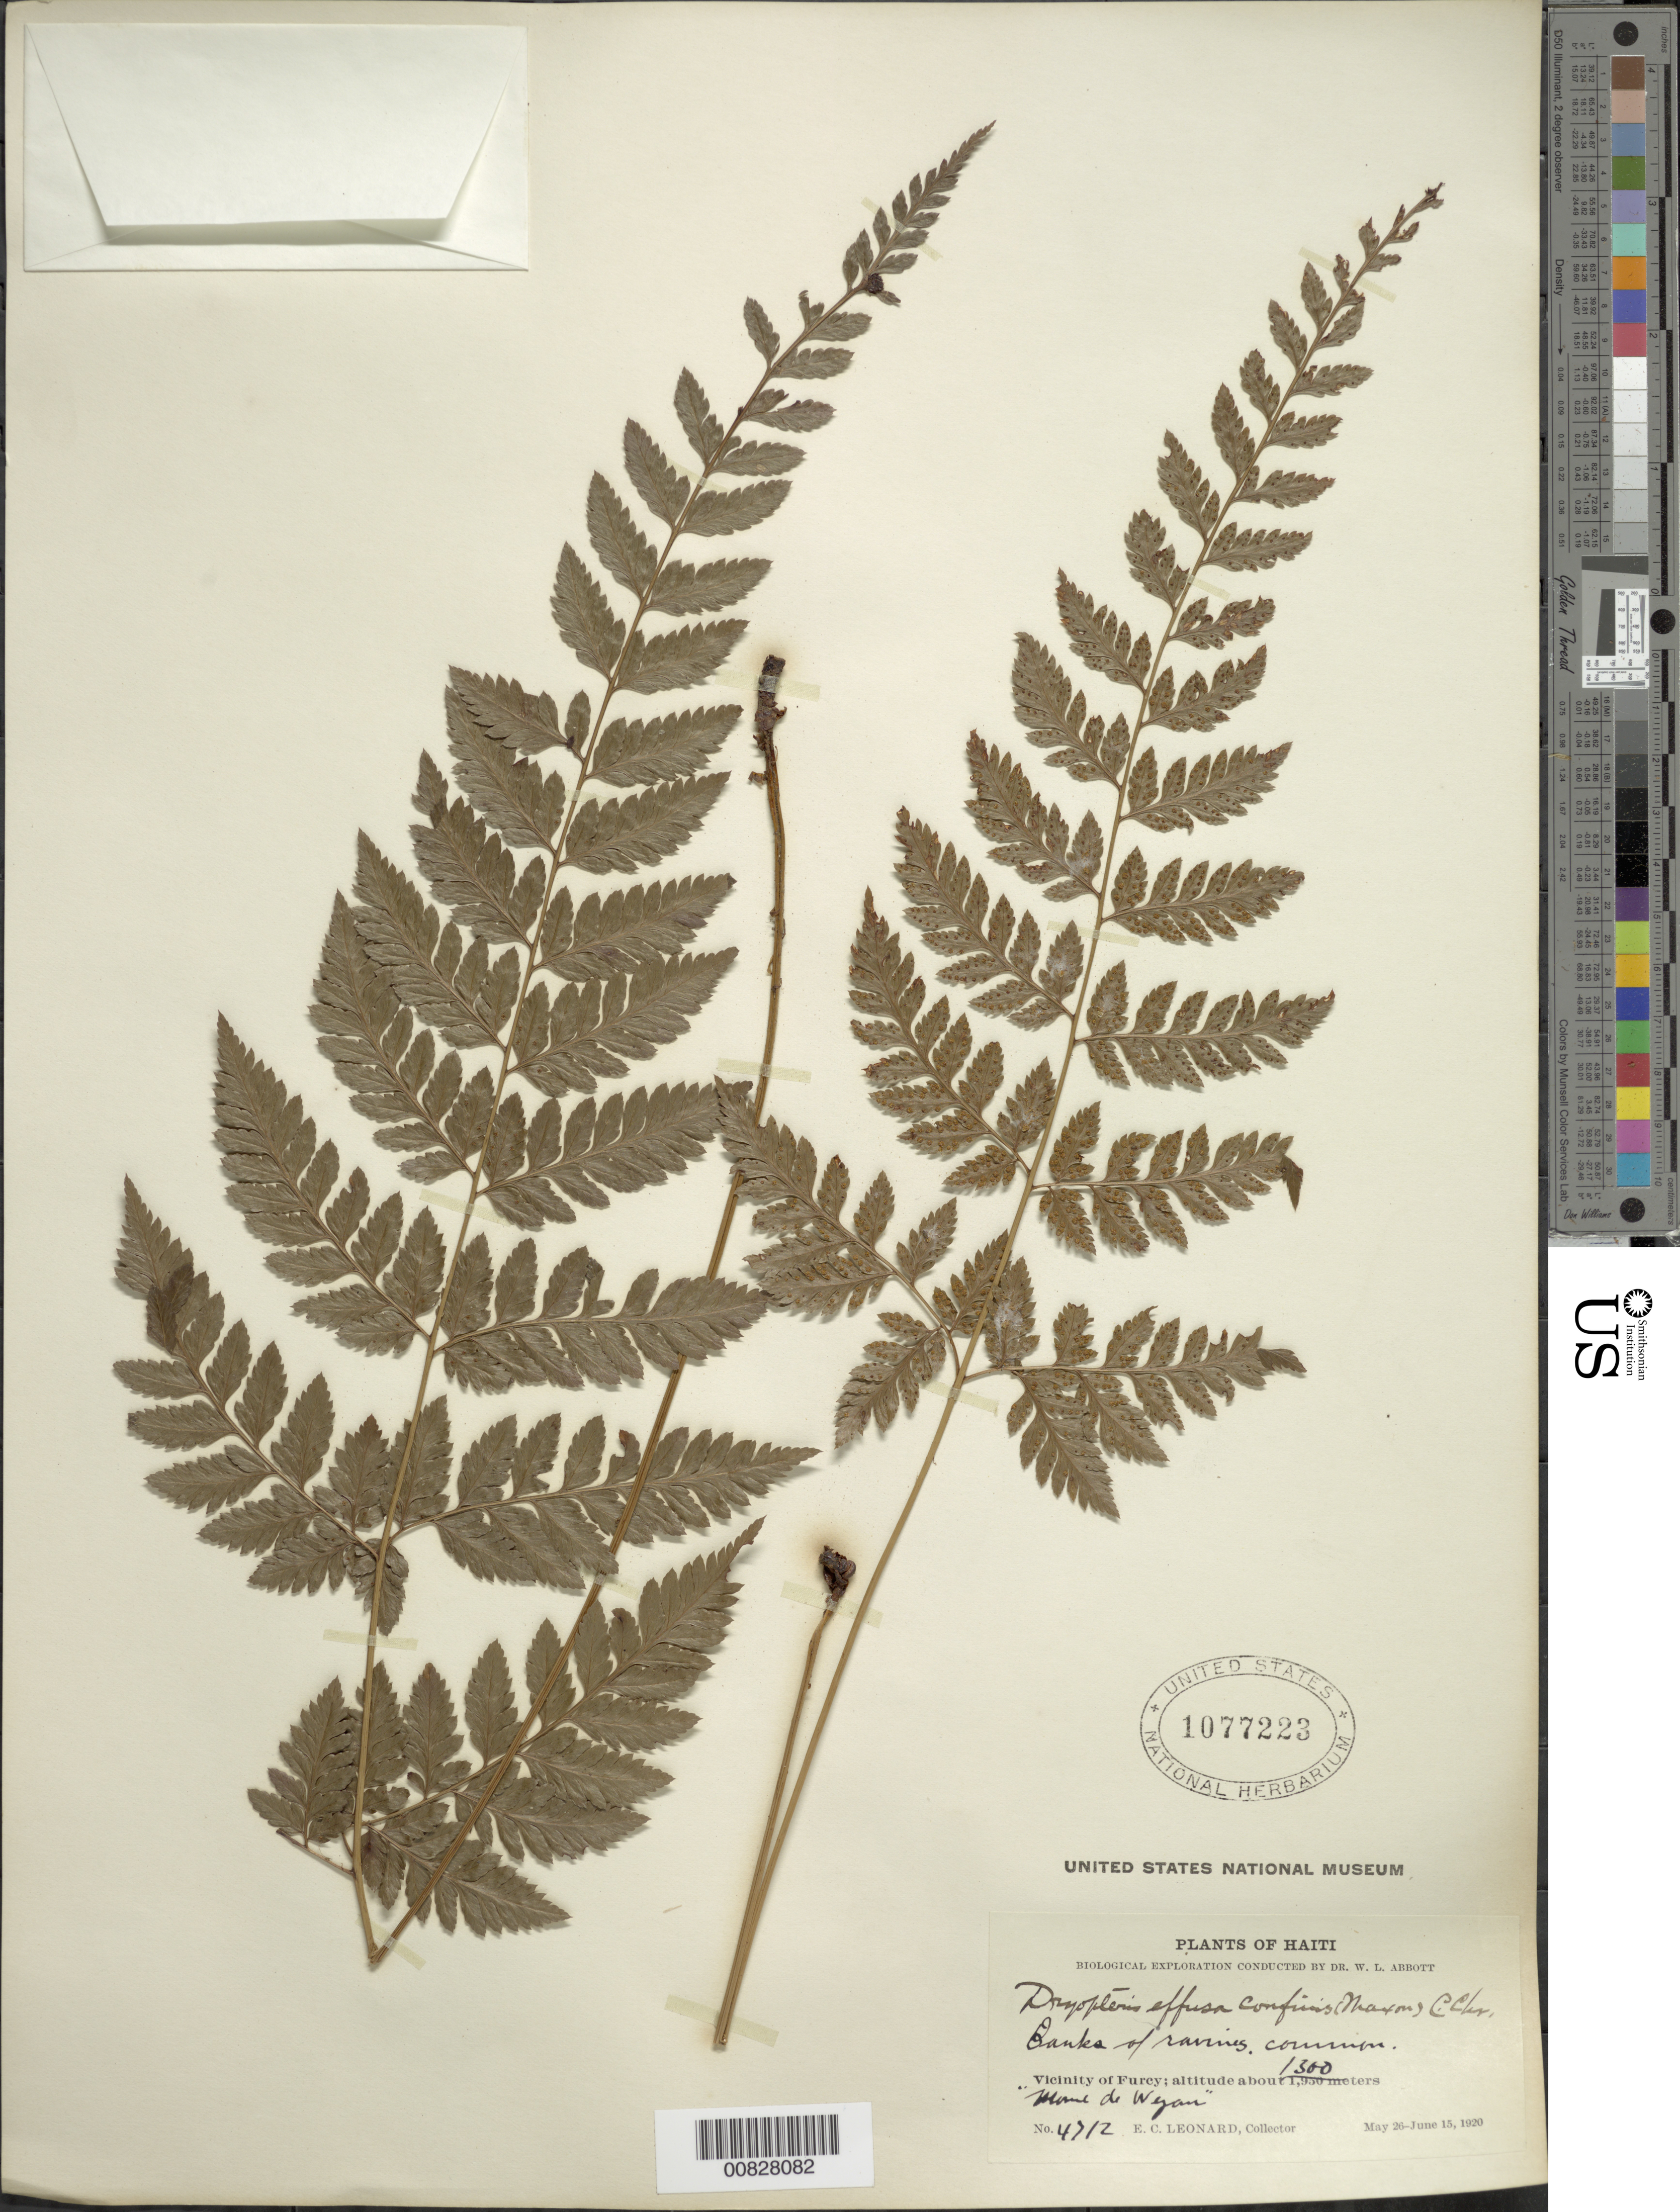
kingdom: Plantae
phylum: Tracheophyta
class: Polypodiopsida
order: Polypodiales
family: Dryopteridaceae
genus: Parapolystichum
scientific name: Parapolystichum confine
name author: (Maxon ex C. Chr.) Labiak et al.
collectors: E. C. Leonard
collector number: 4712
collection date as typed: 20 May 1920 to 15 Jun 1920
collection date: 1920-05-20/1920-06-15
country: Haiti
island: Hispaniola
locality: Furcy vicinity, Morne de Weyan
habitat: Banks of ravines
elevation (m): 1300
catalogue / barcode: US 1077223